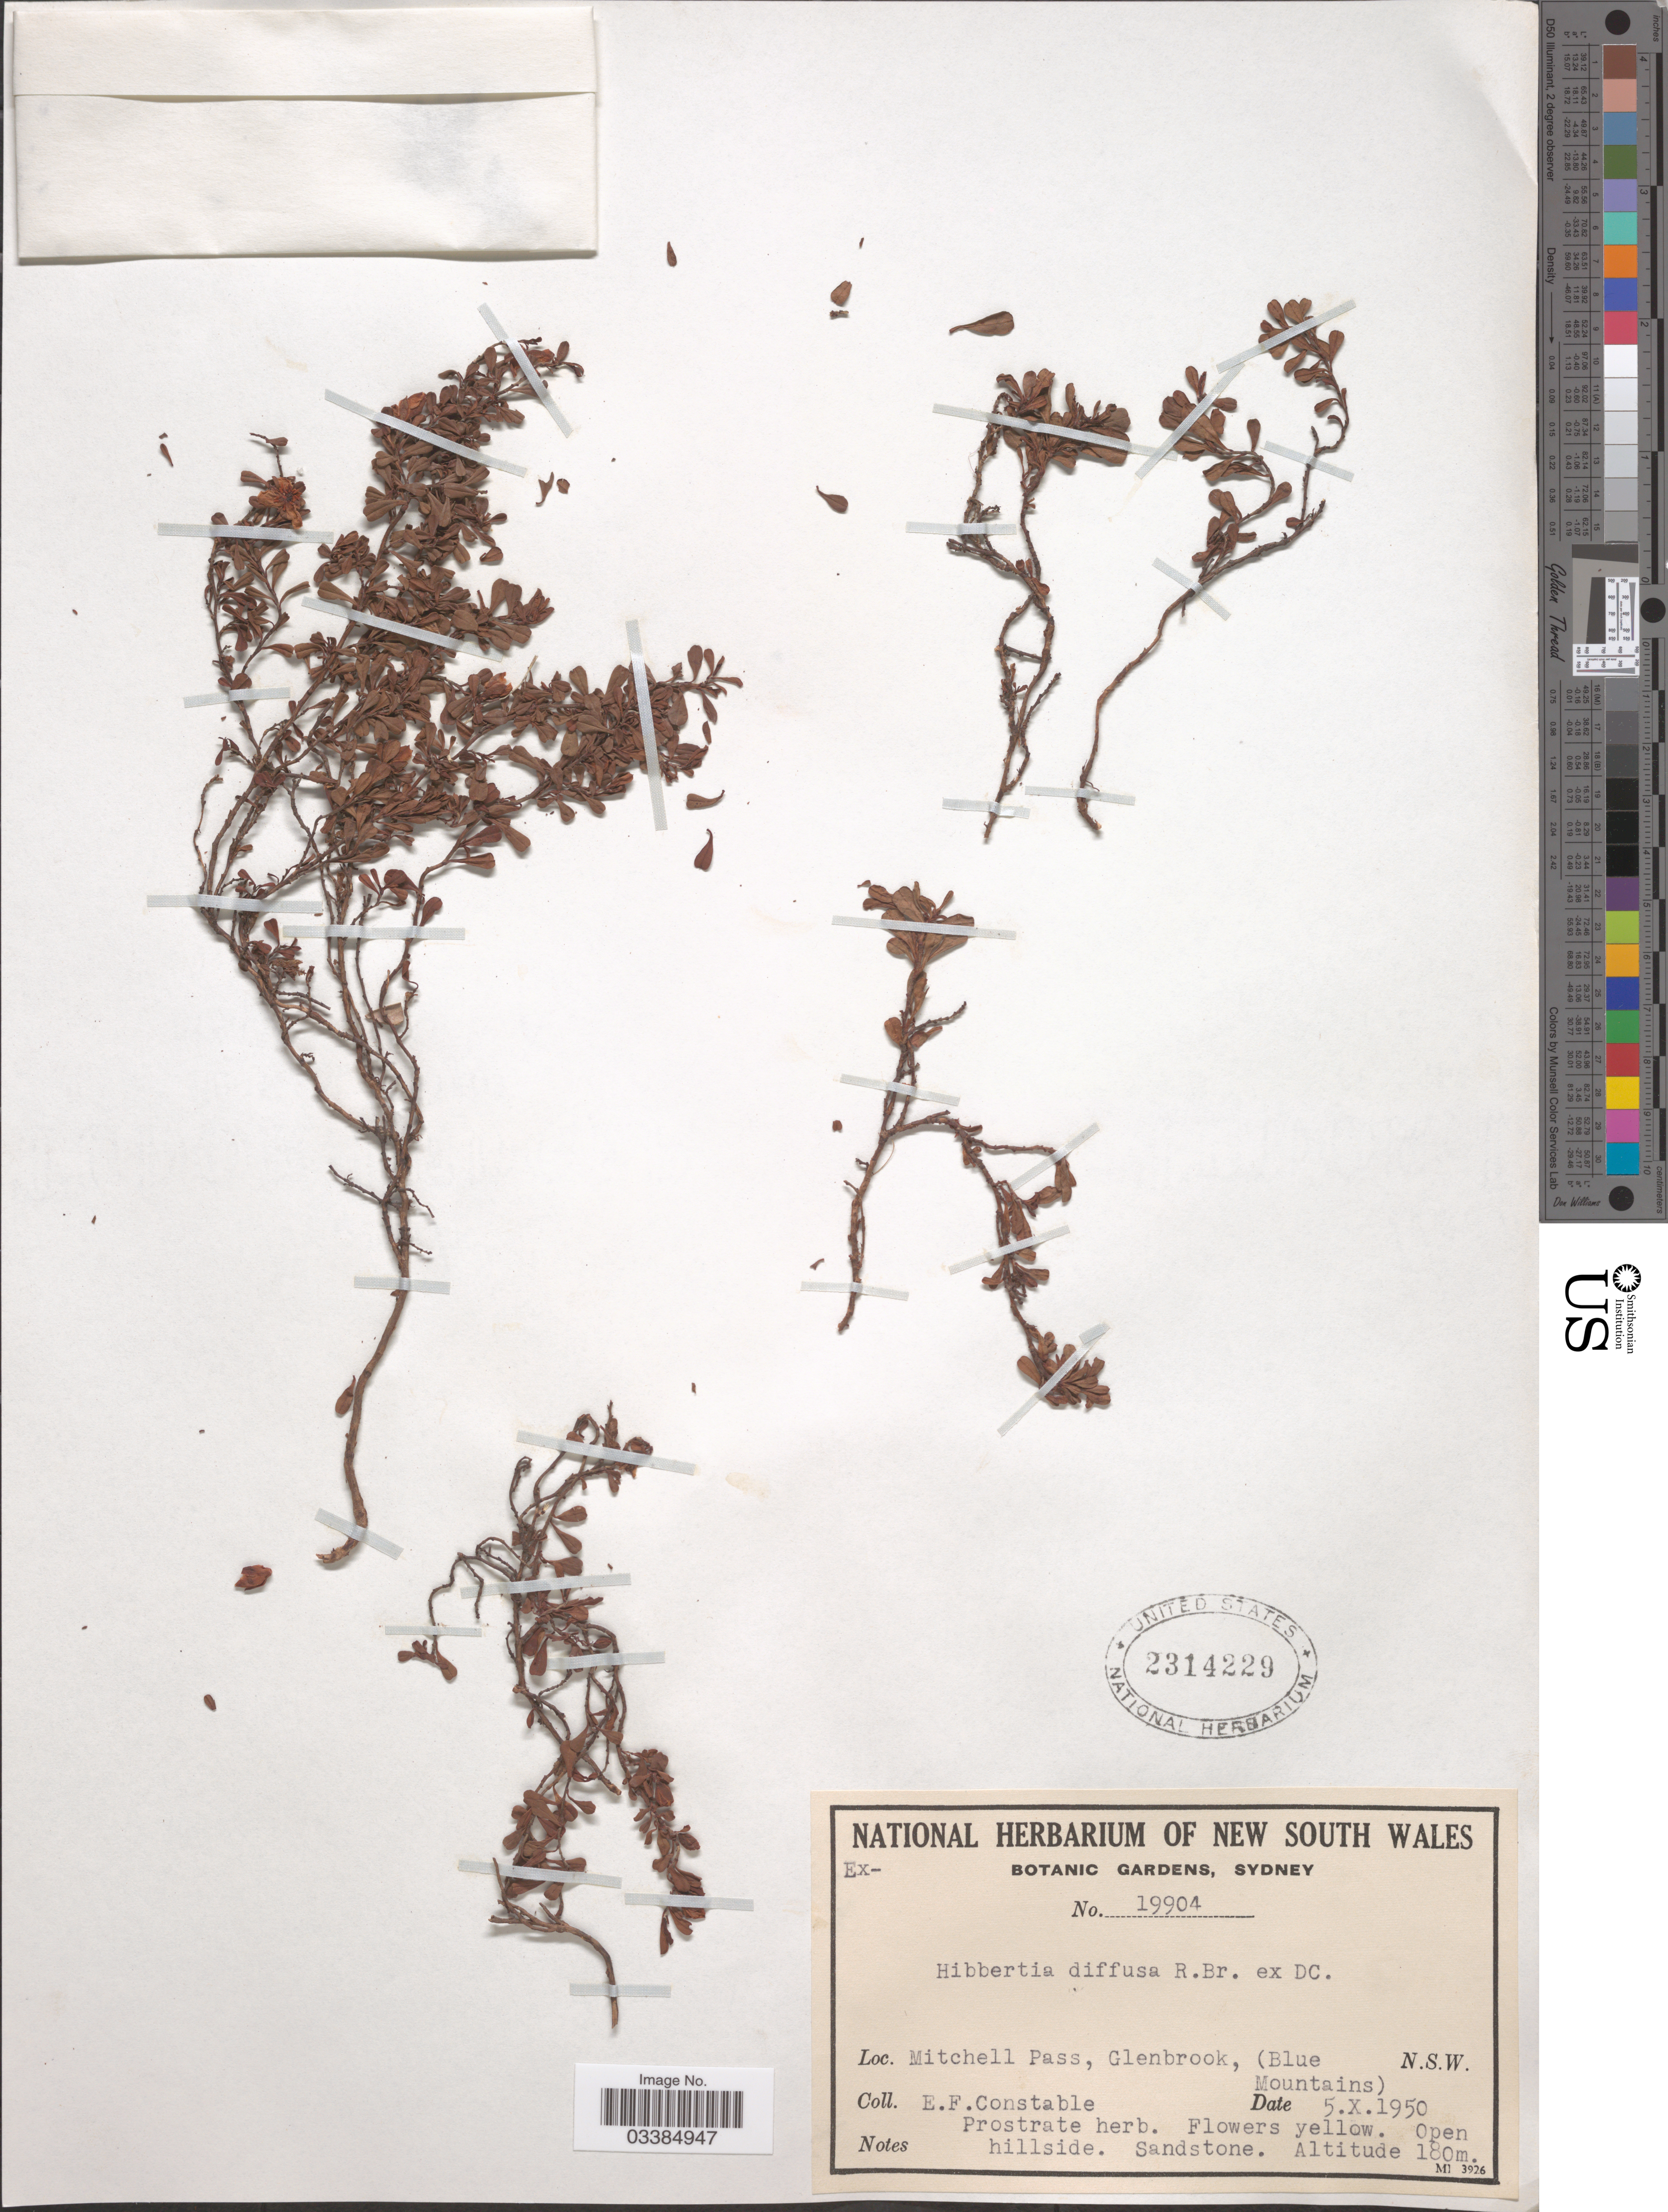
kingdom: Plantae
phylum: Tracheophyta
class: Magnoliopsida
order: Dilleniales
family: Dilleniaceae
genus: Hibbertia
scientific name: Hibbertia diffusa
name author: R. Br. ex DC.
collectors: E. F. Constable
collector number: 19904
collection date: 1950-10-05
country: Australia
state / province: New South Wales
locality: Mitchell Pass, Glenbrook, (Blue Mountains). N. S. W.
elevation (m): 180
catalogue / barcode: US 2314229